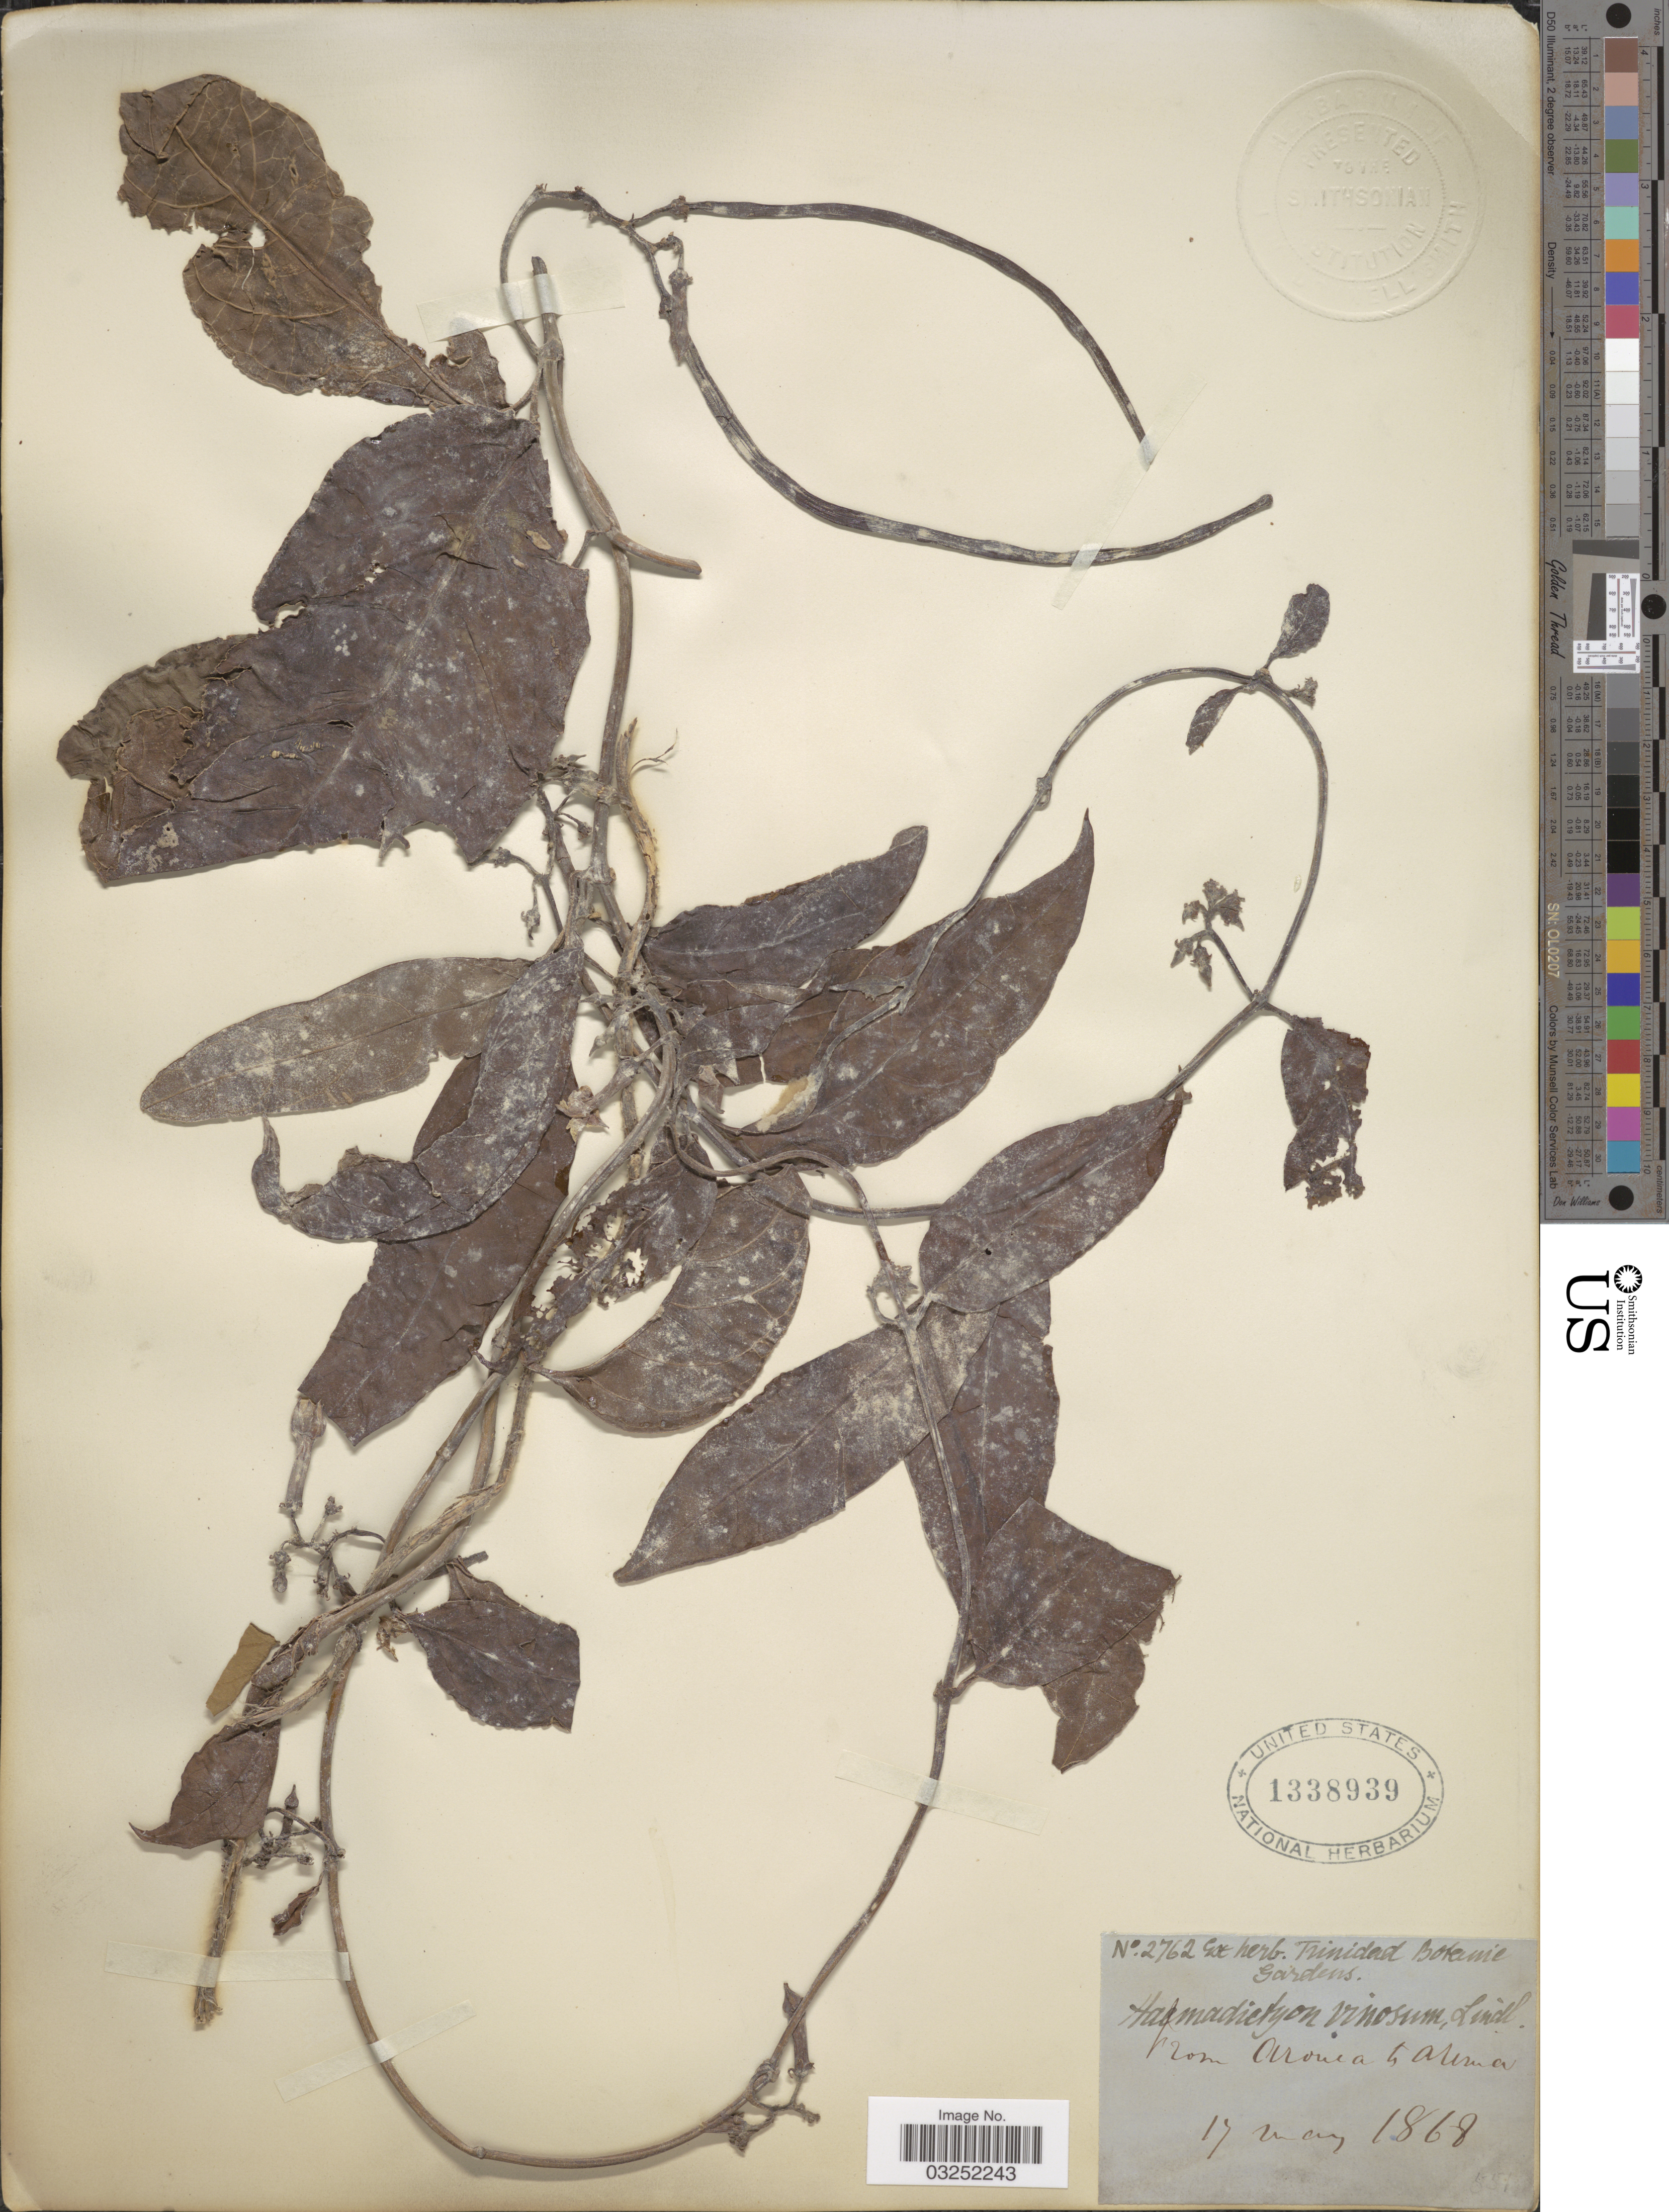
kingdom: Plantae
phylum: Tracheophyta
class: Magnoliopsida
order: Gentianales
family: Apocynaceae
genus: Prestonia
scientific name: Prestonia sp.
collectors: ex herb. Bot. Gard. Trinidad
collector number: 2762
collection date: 1868-05-17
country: Trinidad and Tobago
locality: From Arouca to Arima.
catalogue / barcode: US 1338939